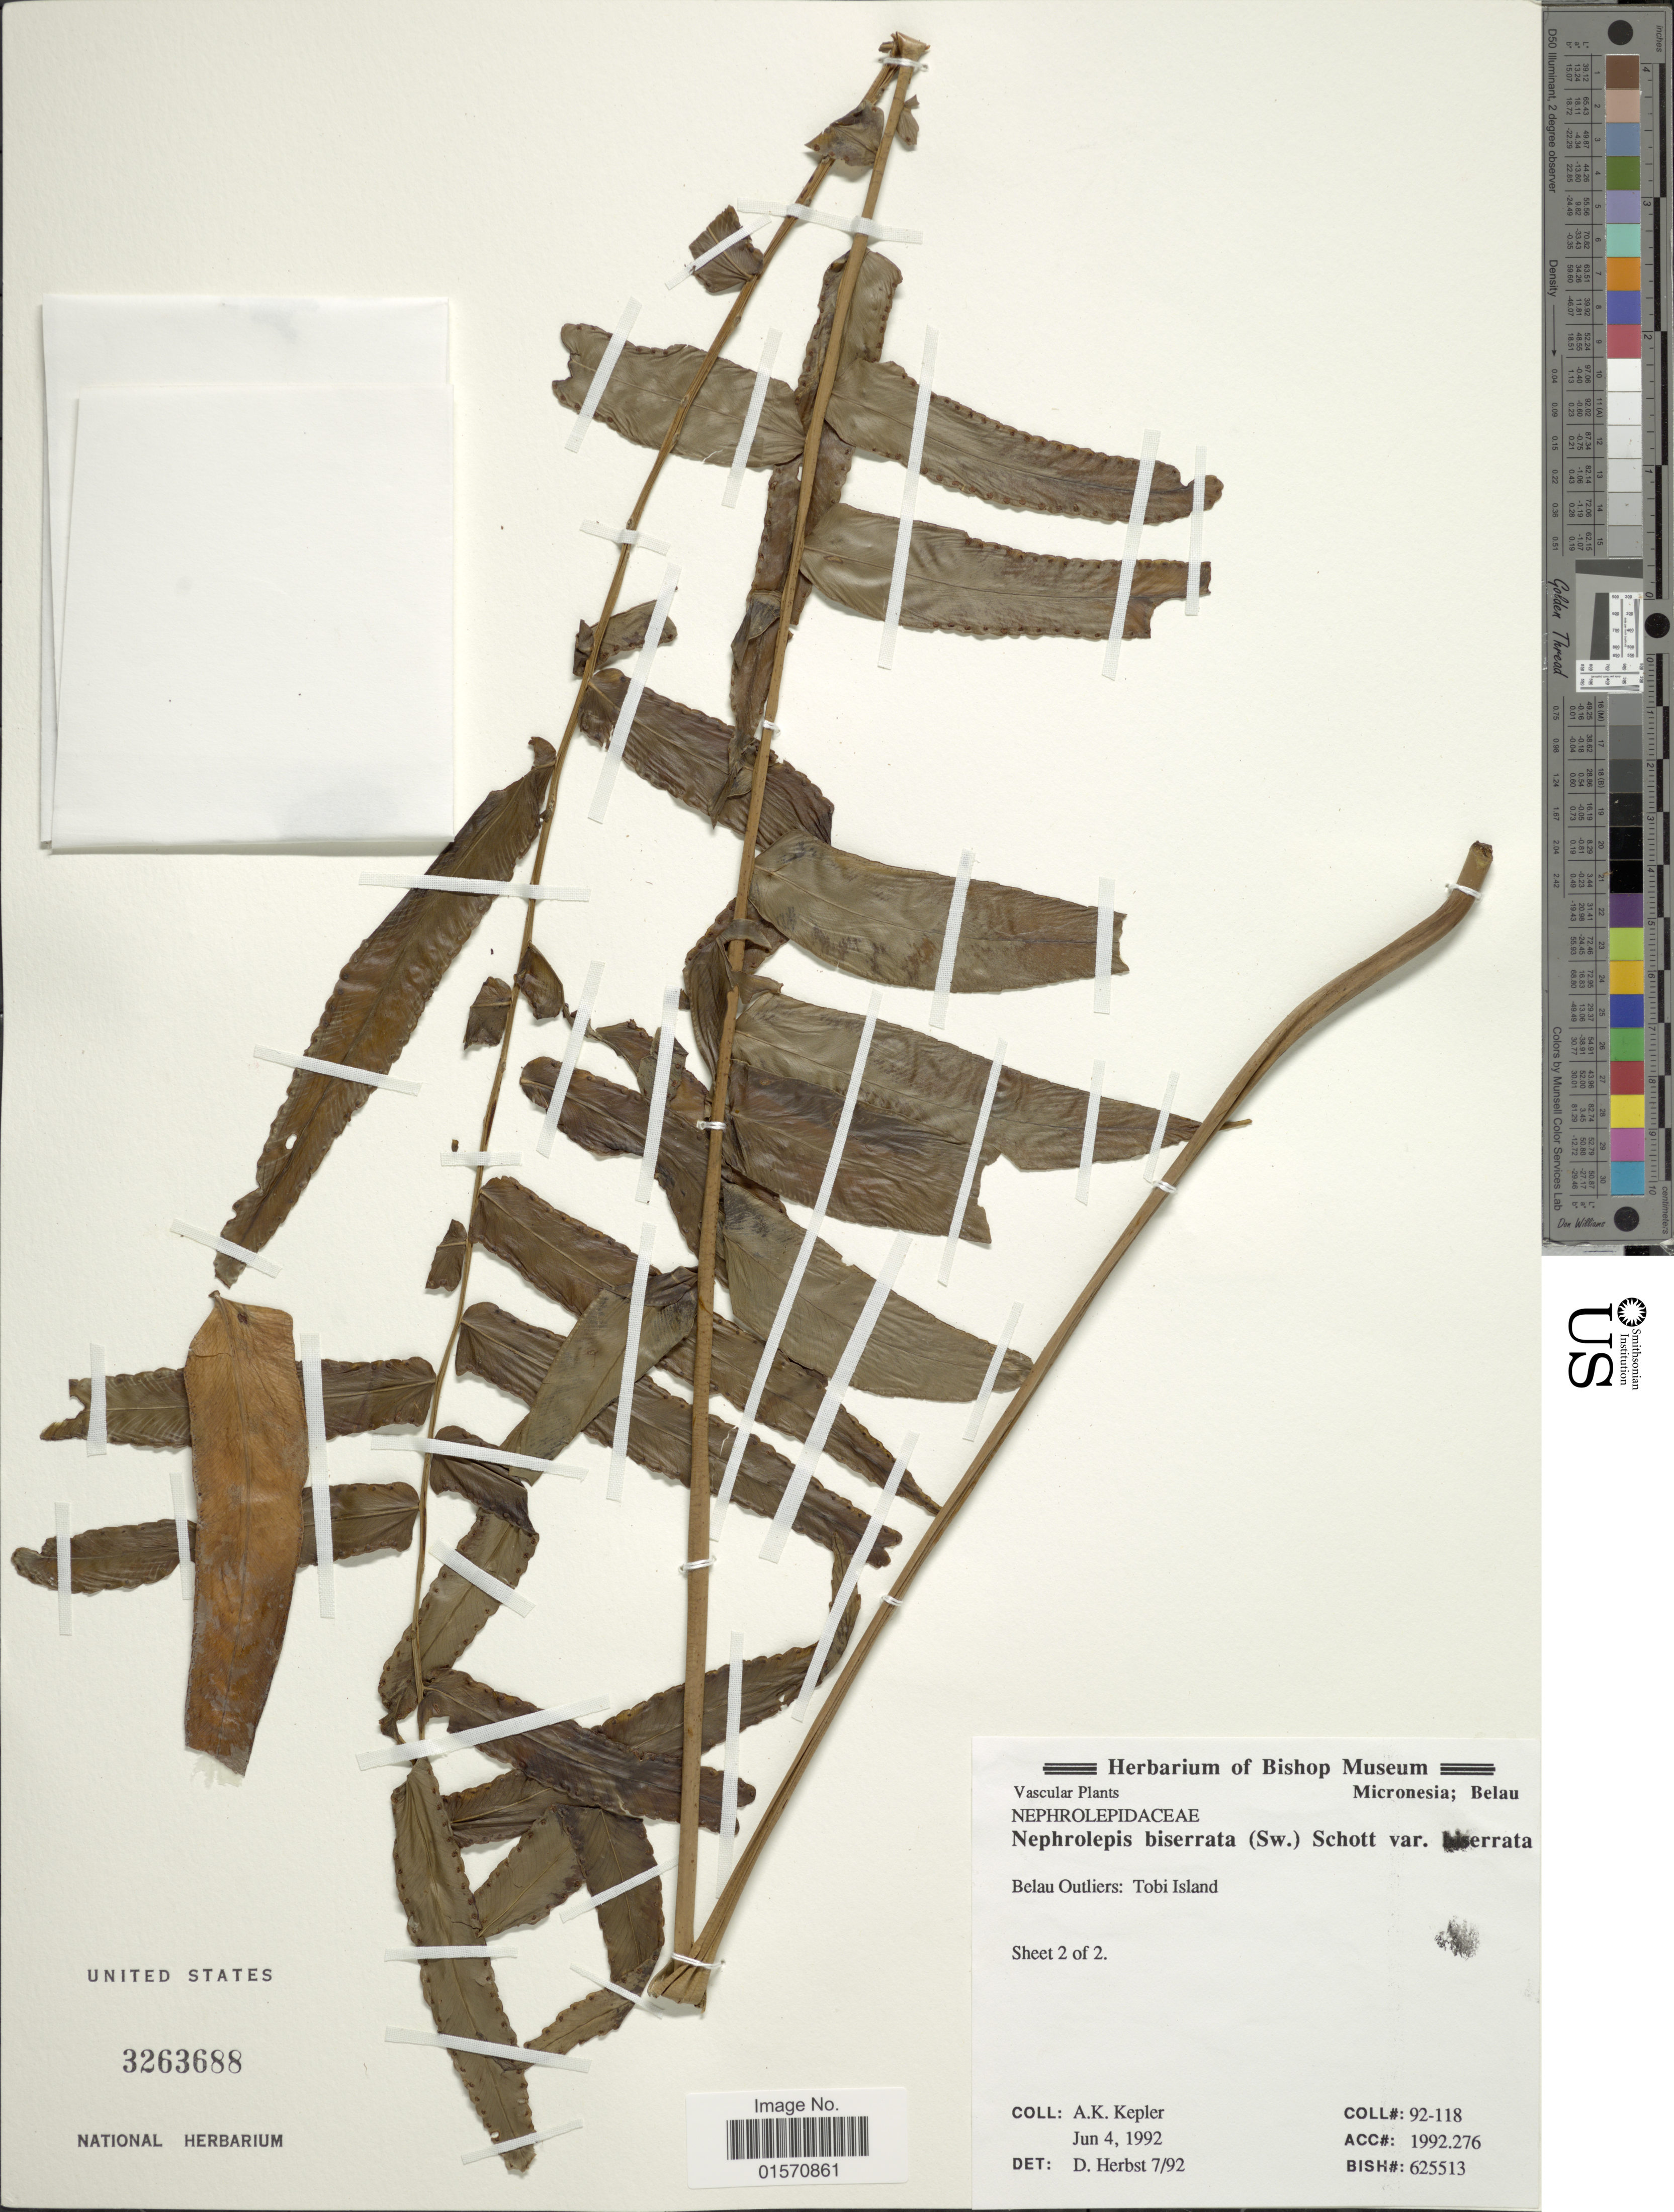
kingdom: Plantae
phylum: Tracheophyta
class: Polypodiopsida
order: Polypodiales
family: Nephrolepidaceae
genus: Nephrolepis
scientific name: Nephrolepis biserrata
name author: (Sw.) Schott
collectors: A. K. Kepler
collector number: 92-118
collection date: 1992-06-04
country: Palau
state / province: Belau Outliers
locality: Tobi Island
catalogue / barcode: US 3263688